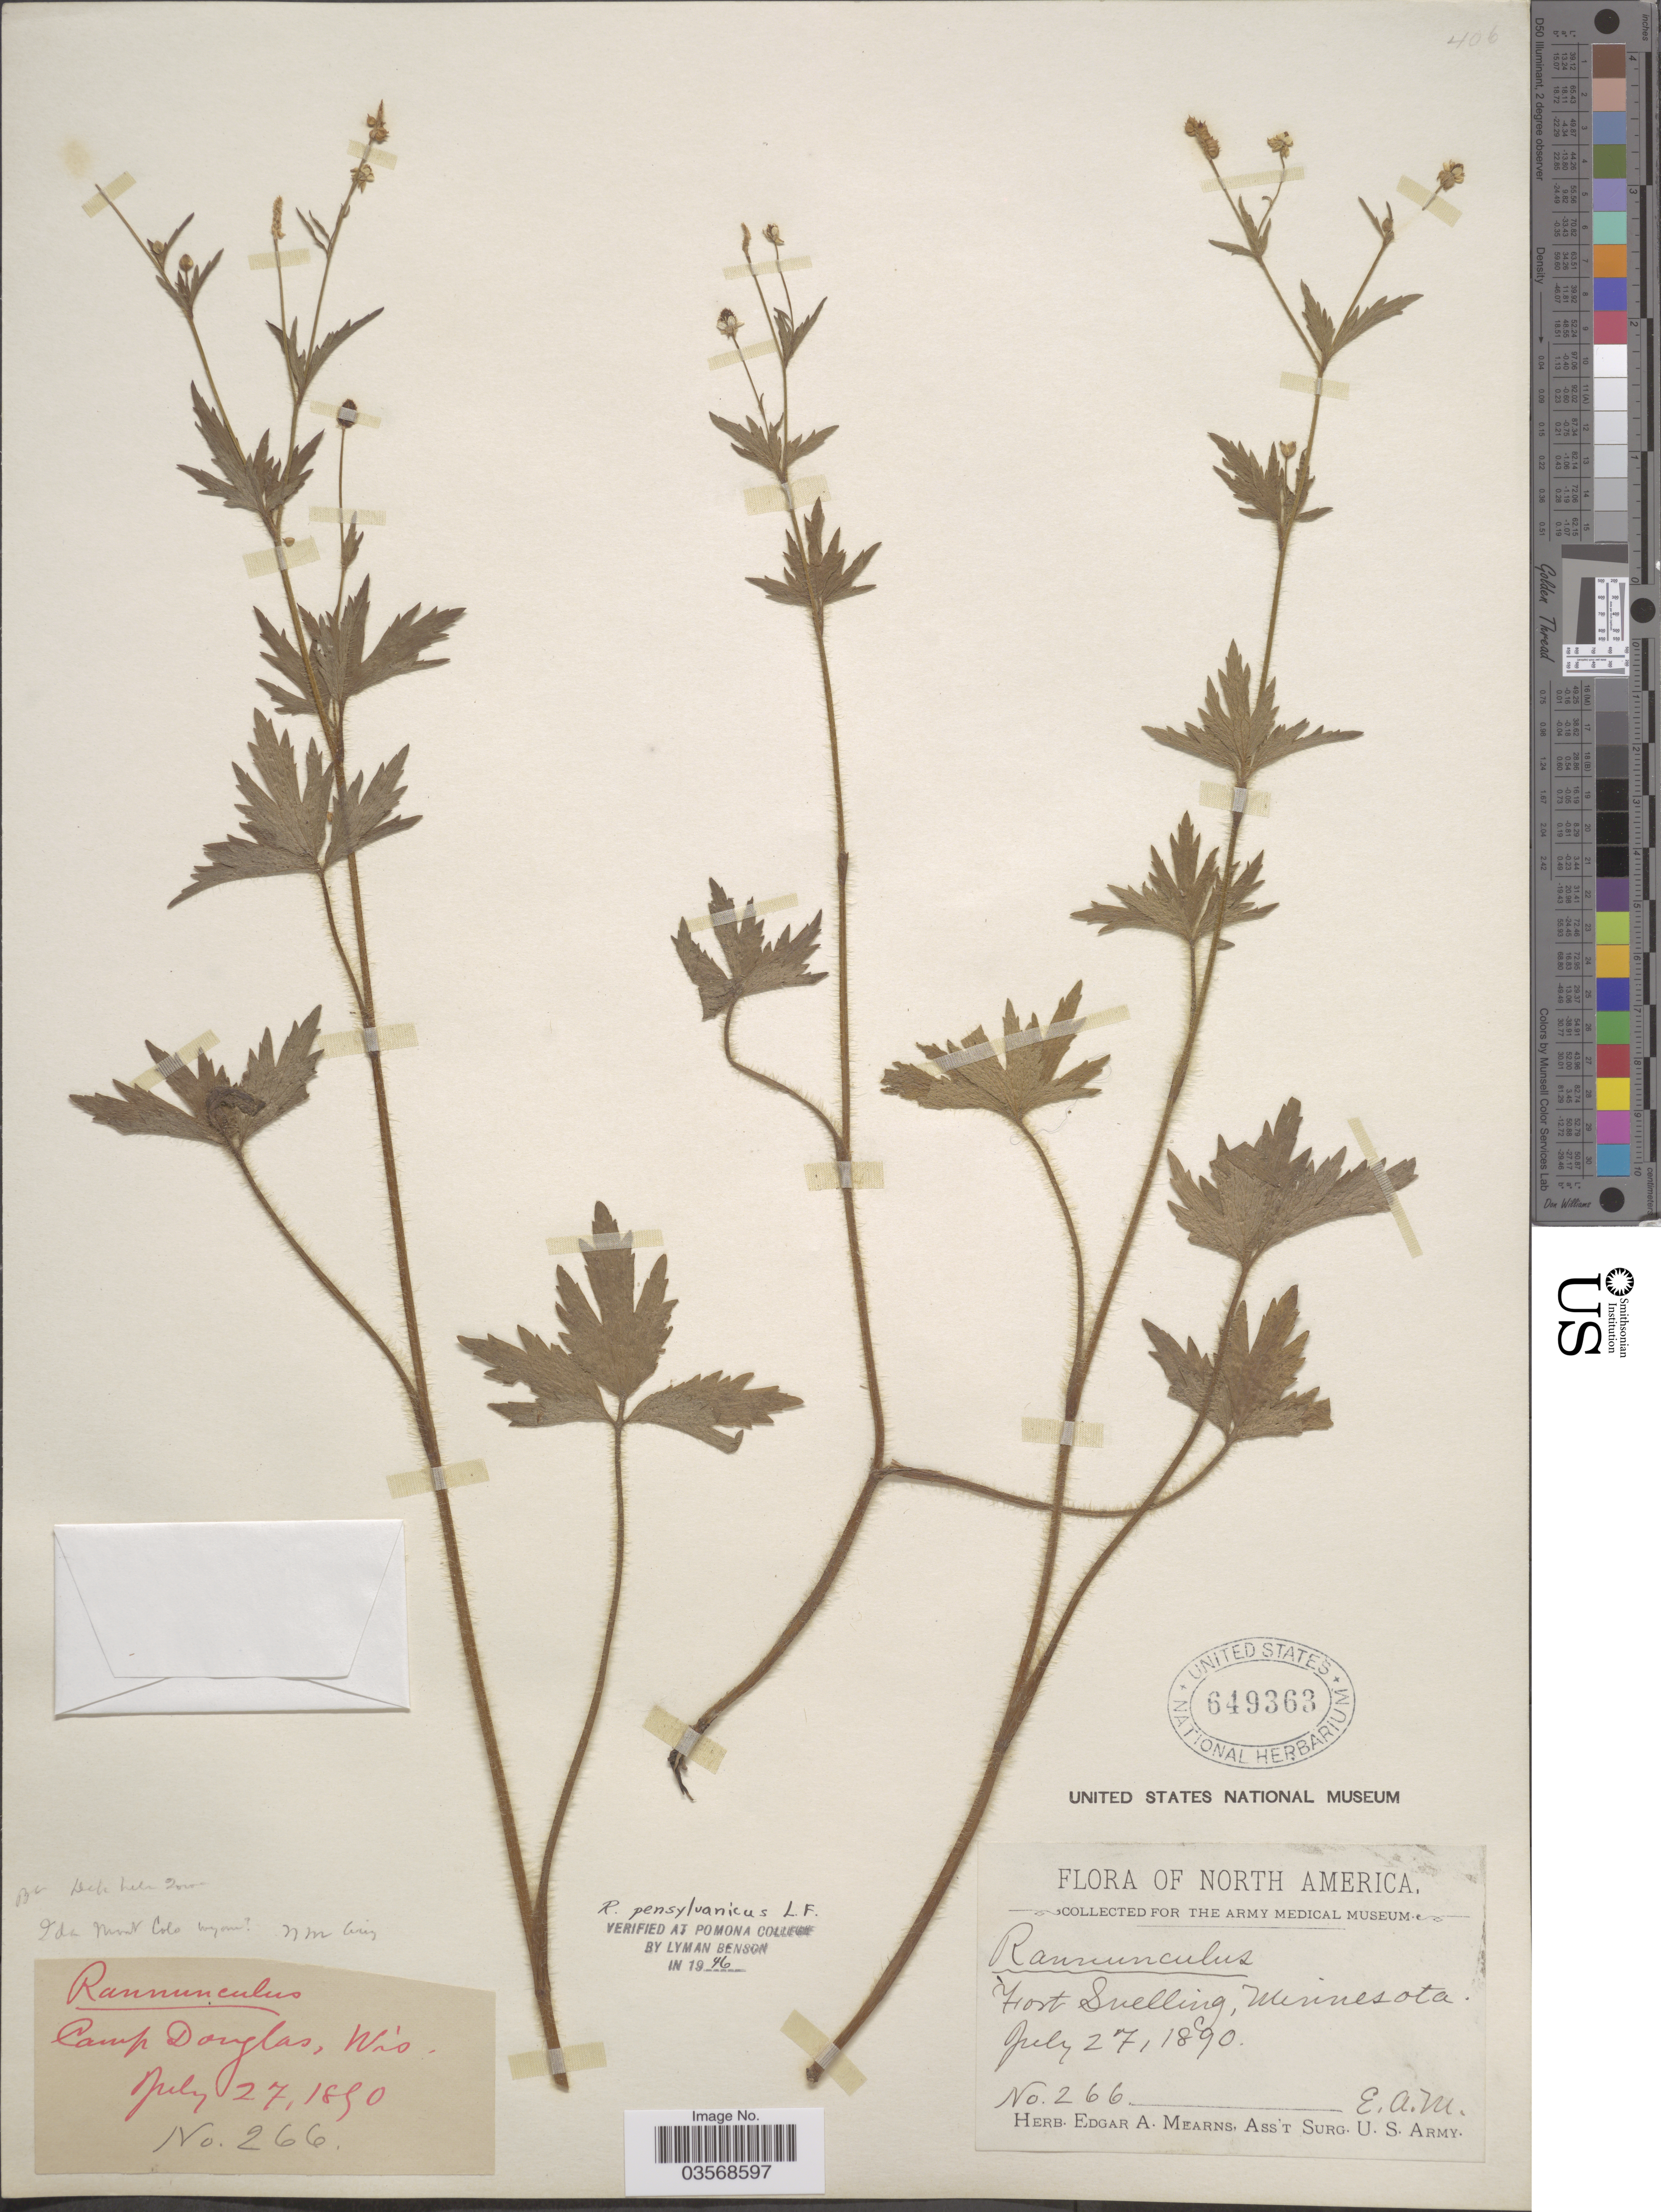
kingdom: Plantae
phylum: Tracheophyta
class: Magnoliopsida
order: Ranunculales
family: Ranunculaceae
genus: Ranunculus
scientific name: Ranunculus pensylvanicus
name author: L. f.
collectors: E. A. Mearns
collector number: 266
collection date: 1890-07-27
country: United States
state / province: Minnesota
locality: Camp Douglas, Wis. Fort Snelling,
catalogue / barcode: US 649363